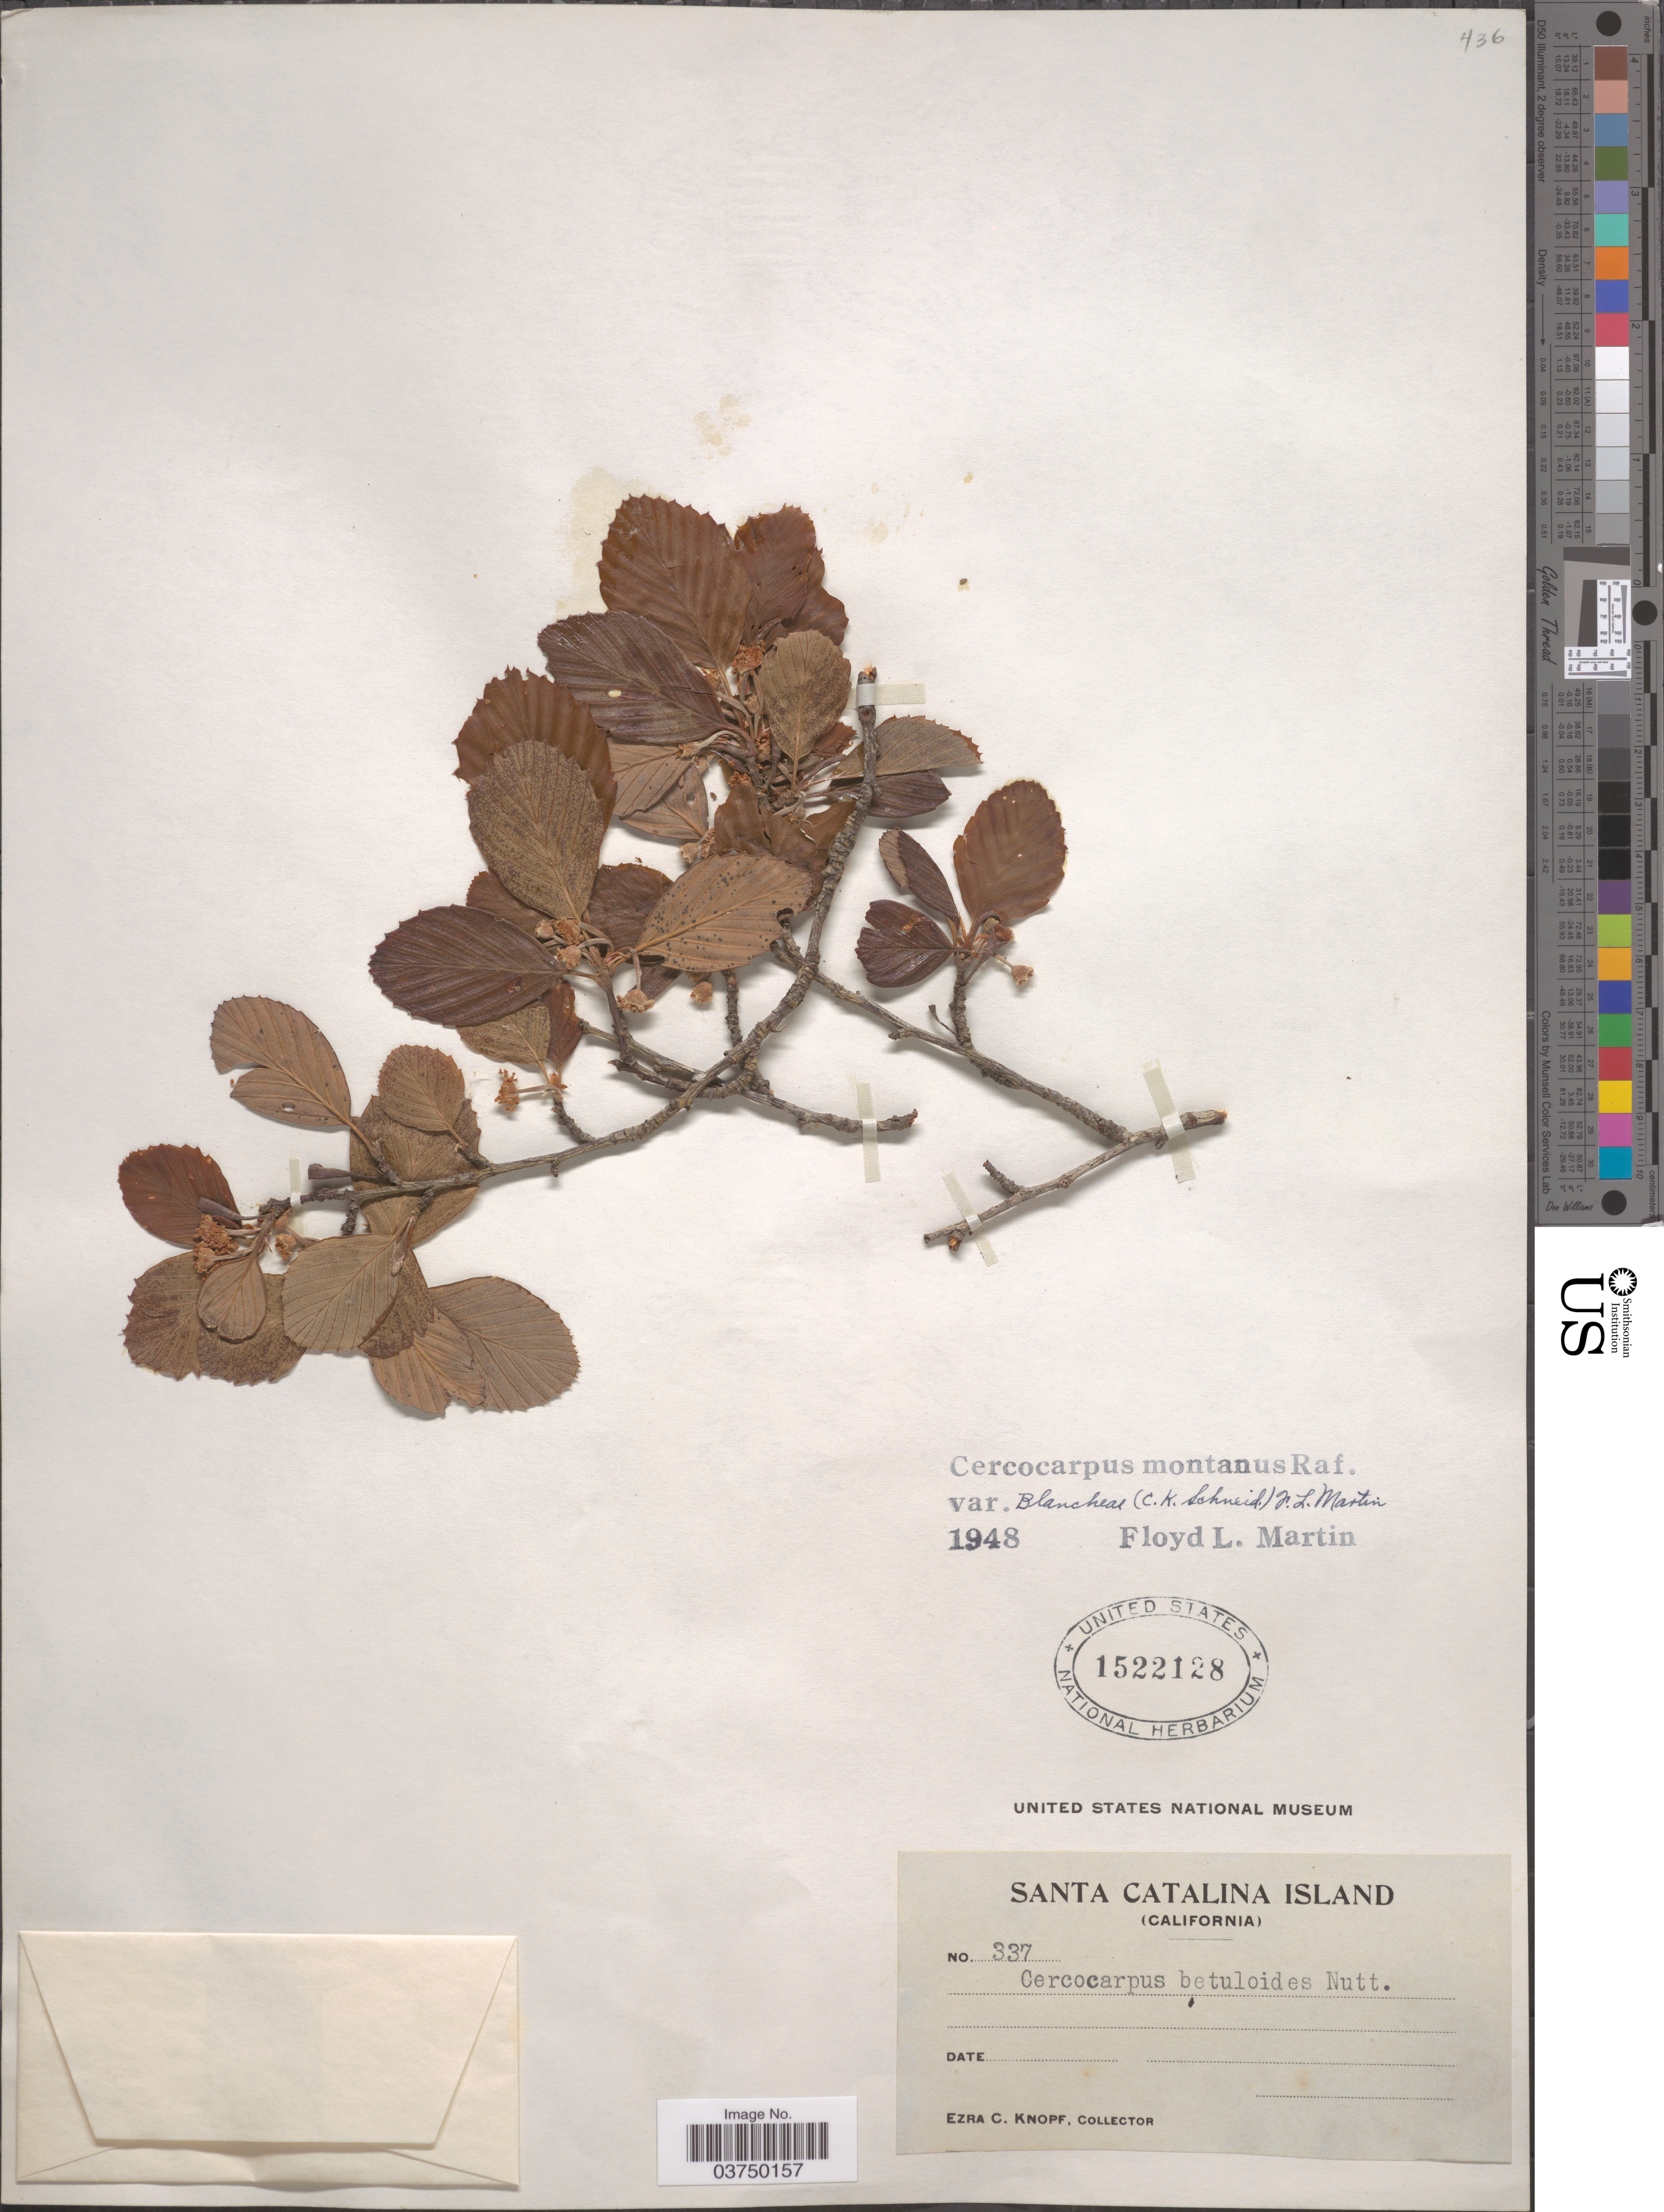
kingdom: Plantae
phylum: Tracheophyta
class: Magnoliopsida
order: Rosales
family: Rosaceae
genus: Cercocarpus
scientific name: Cercocarpus montanus var. blancheae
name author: (C.K. Schneid.) F.L. Martin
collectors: E. Knopf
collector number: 337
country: United States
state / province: California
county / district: Los Angeles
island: Santa Catalina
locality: Santa Catalina Island.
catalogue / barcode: US 1522128